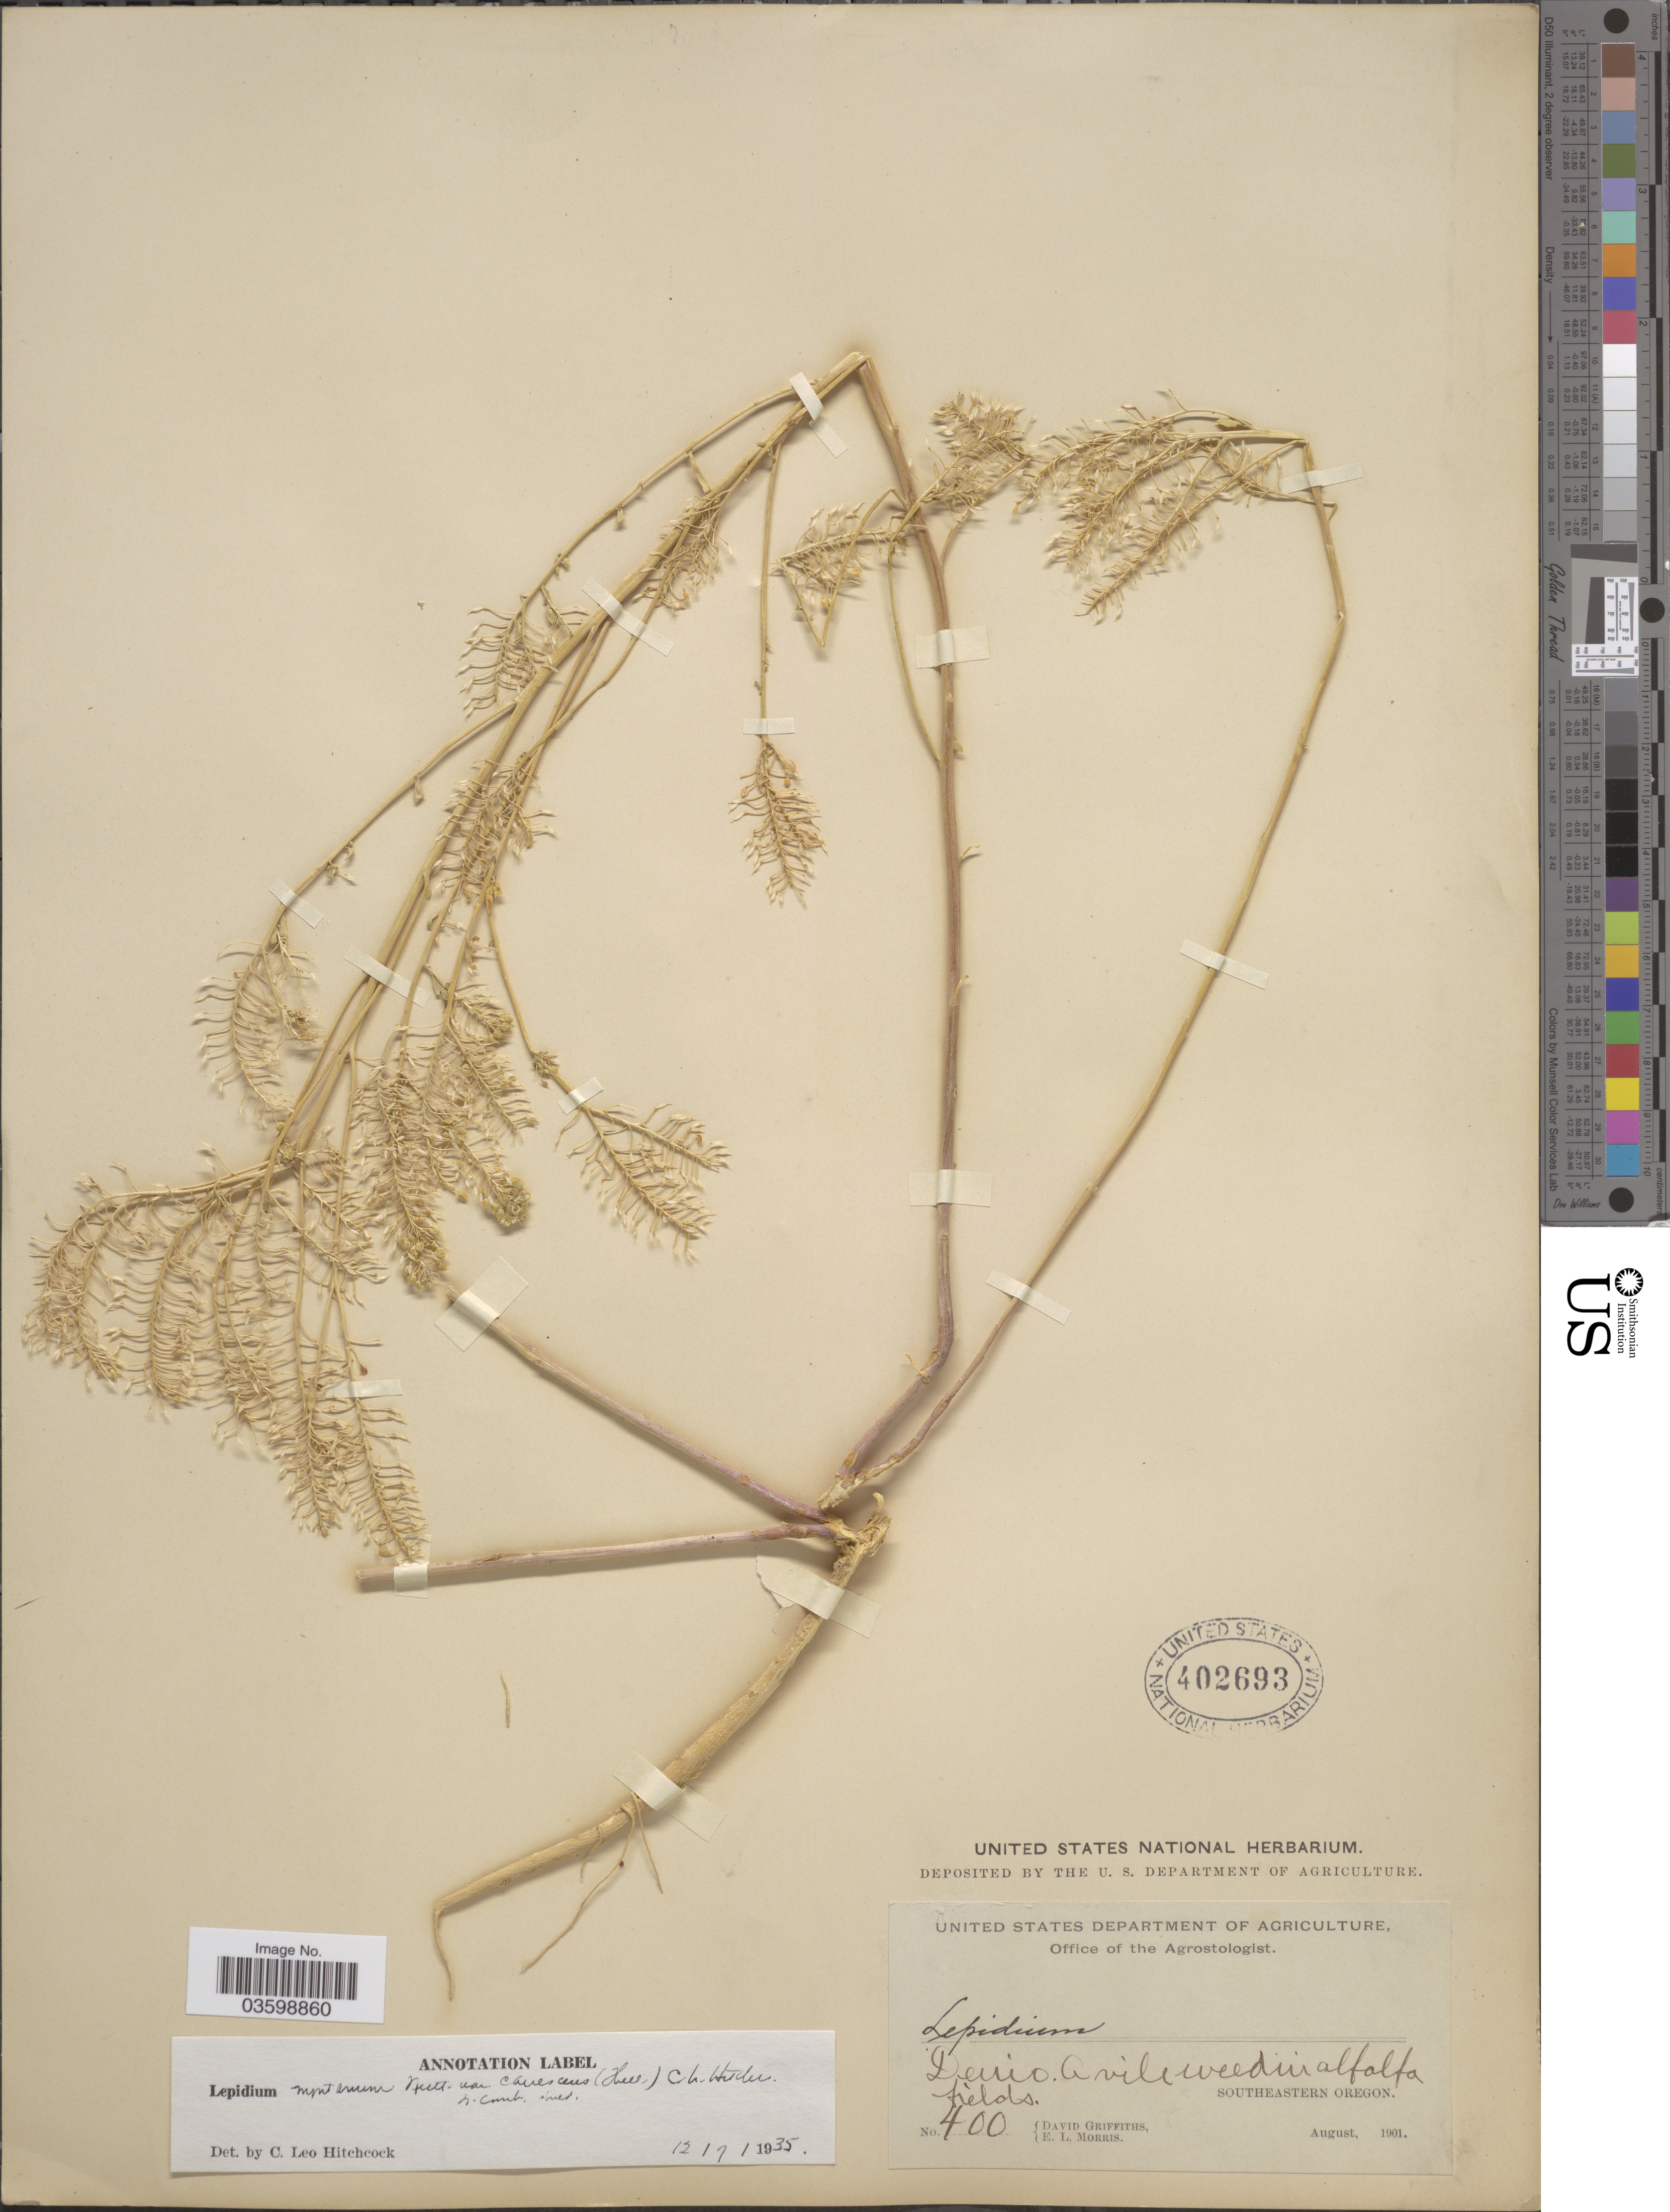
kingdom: Plantae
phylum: Tracheophyta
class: Magnoliopsida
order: Brassicales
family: Brassicaceae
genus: Lepidium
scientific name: Lepidium montanum var. canescens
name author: C.L. Hitchc.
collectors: D. Griffiths & E. Morris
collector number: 400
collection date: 1901-08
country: United States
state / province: Oregon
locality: Southeastern Oregon.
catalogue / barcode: US 402693